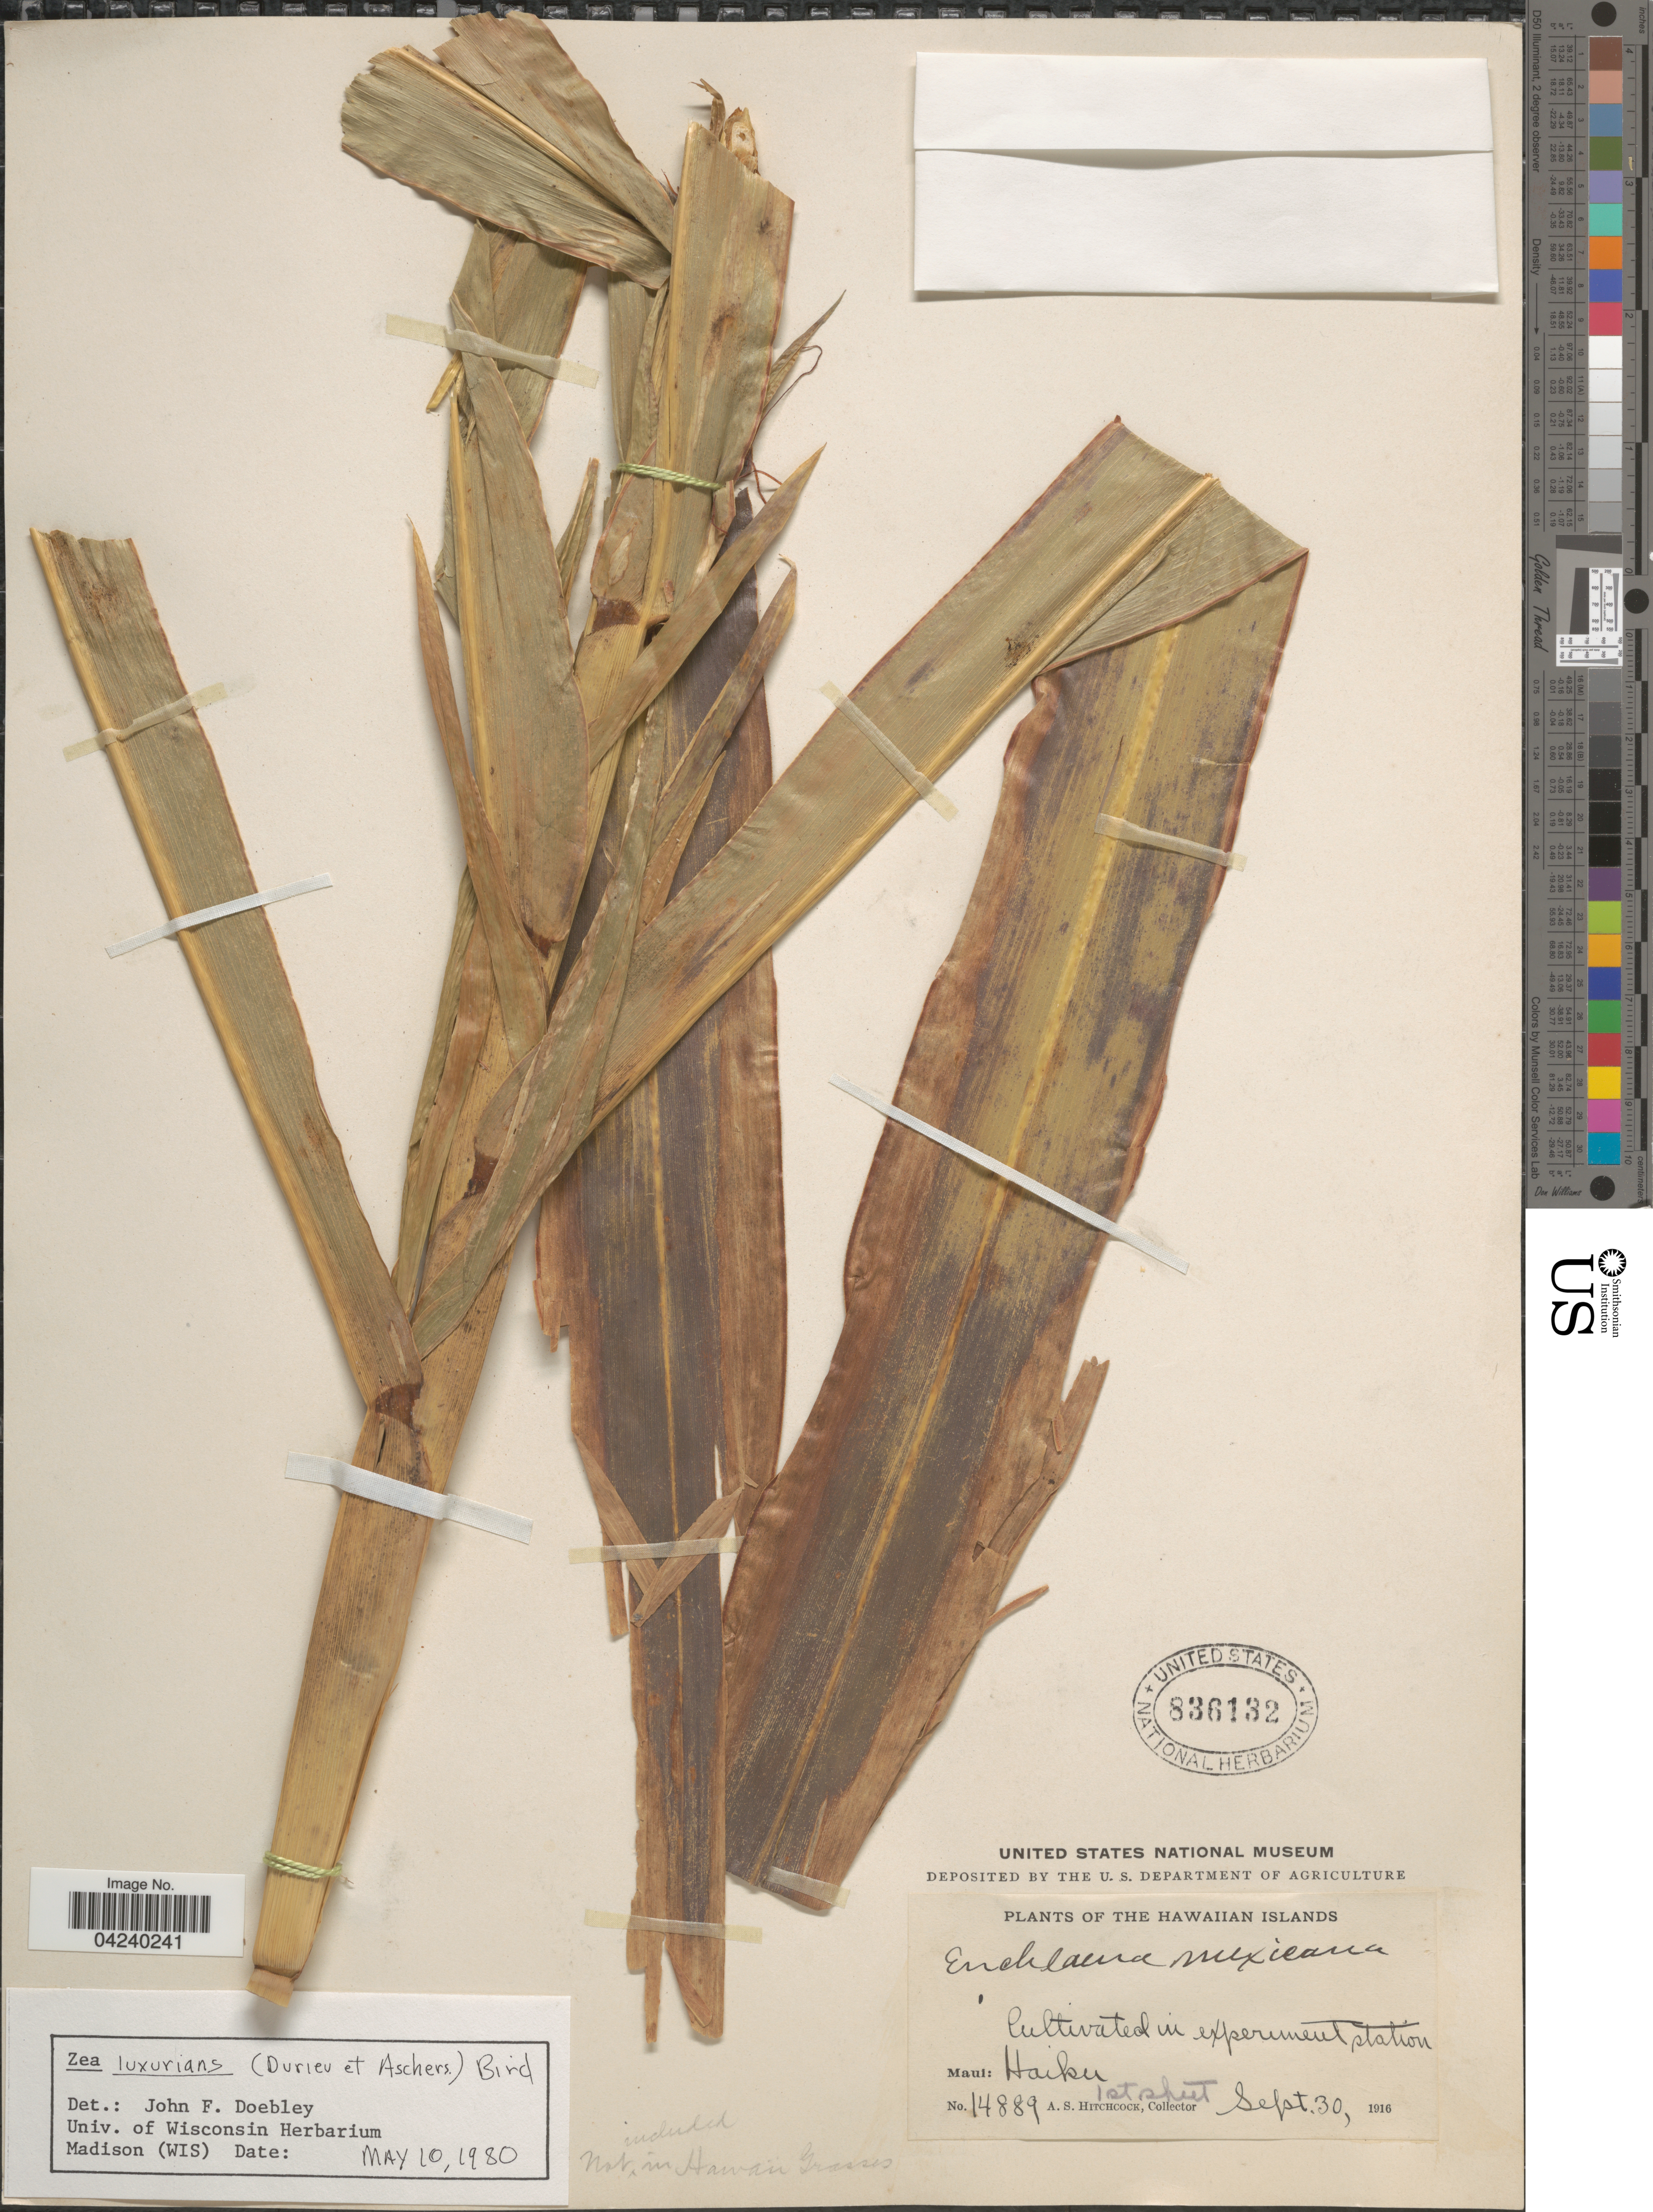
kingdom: Plantae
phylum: Tracheophyta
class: Liliopsida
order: Poales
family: Poaceae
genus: Zea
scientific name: Zea luxurians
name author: (Durieu & Asch.) R.M. Bird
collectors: A. S. Hitchcock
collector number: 14889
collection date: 1916-09-30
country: United States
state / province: Hawaii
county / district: Maui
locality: Hawaii Islands. Cultivated in experiment station. Maui: Haiku.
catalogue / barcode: US 836132